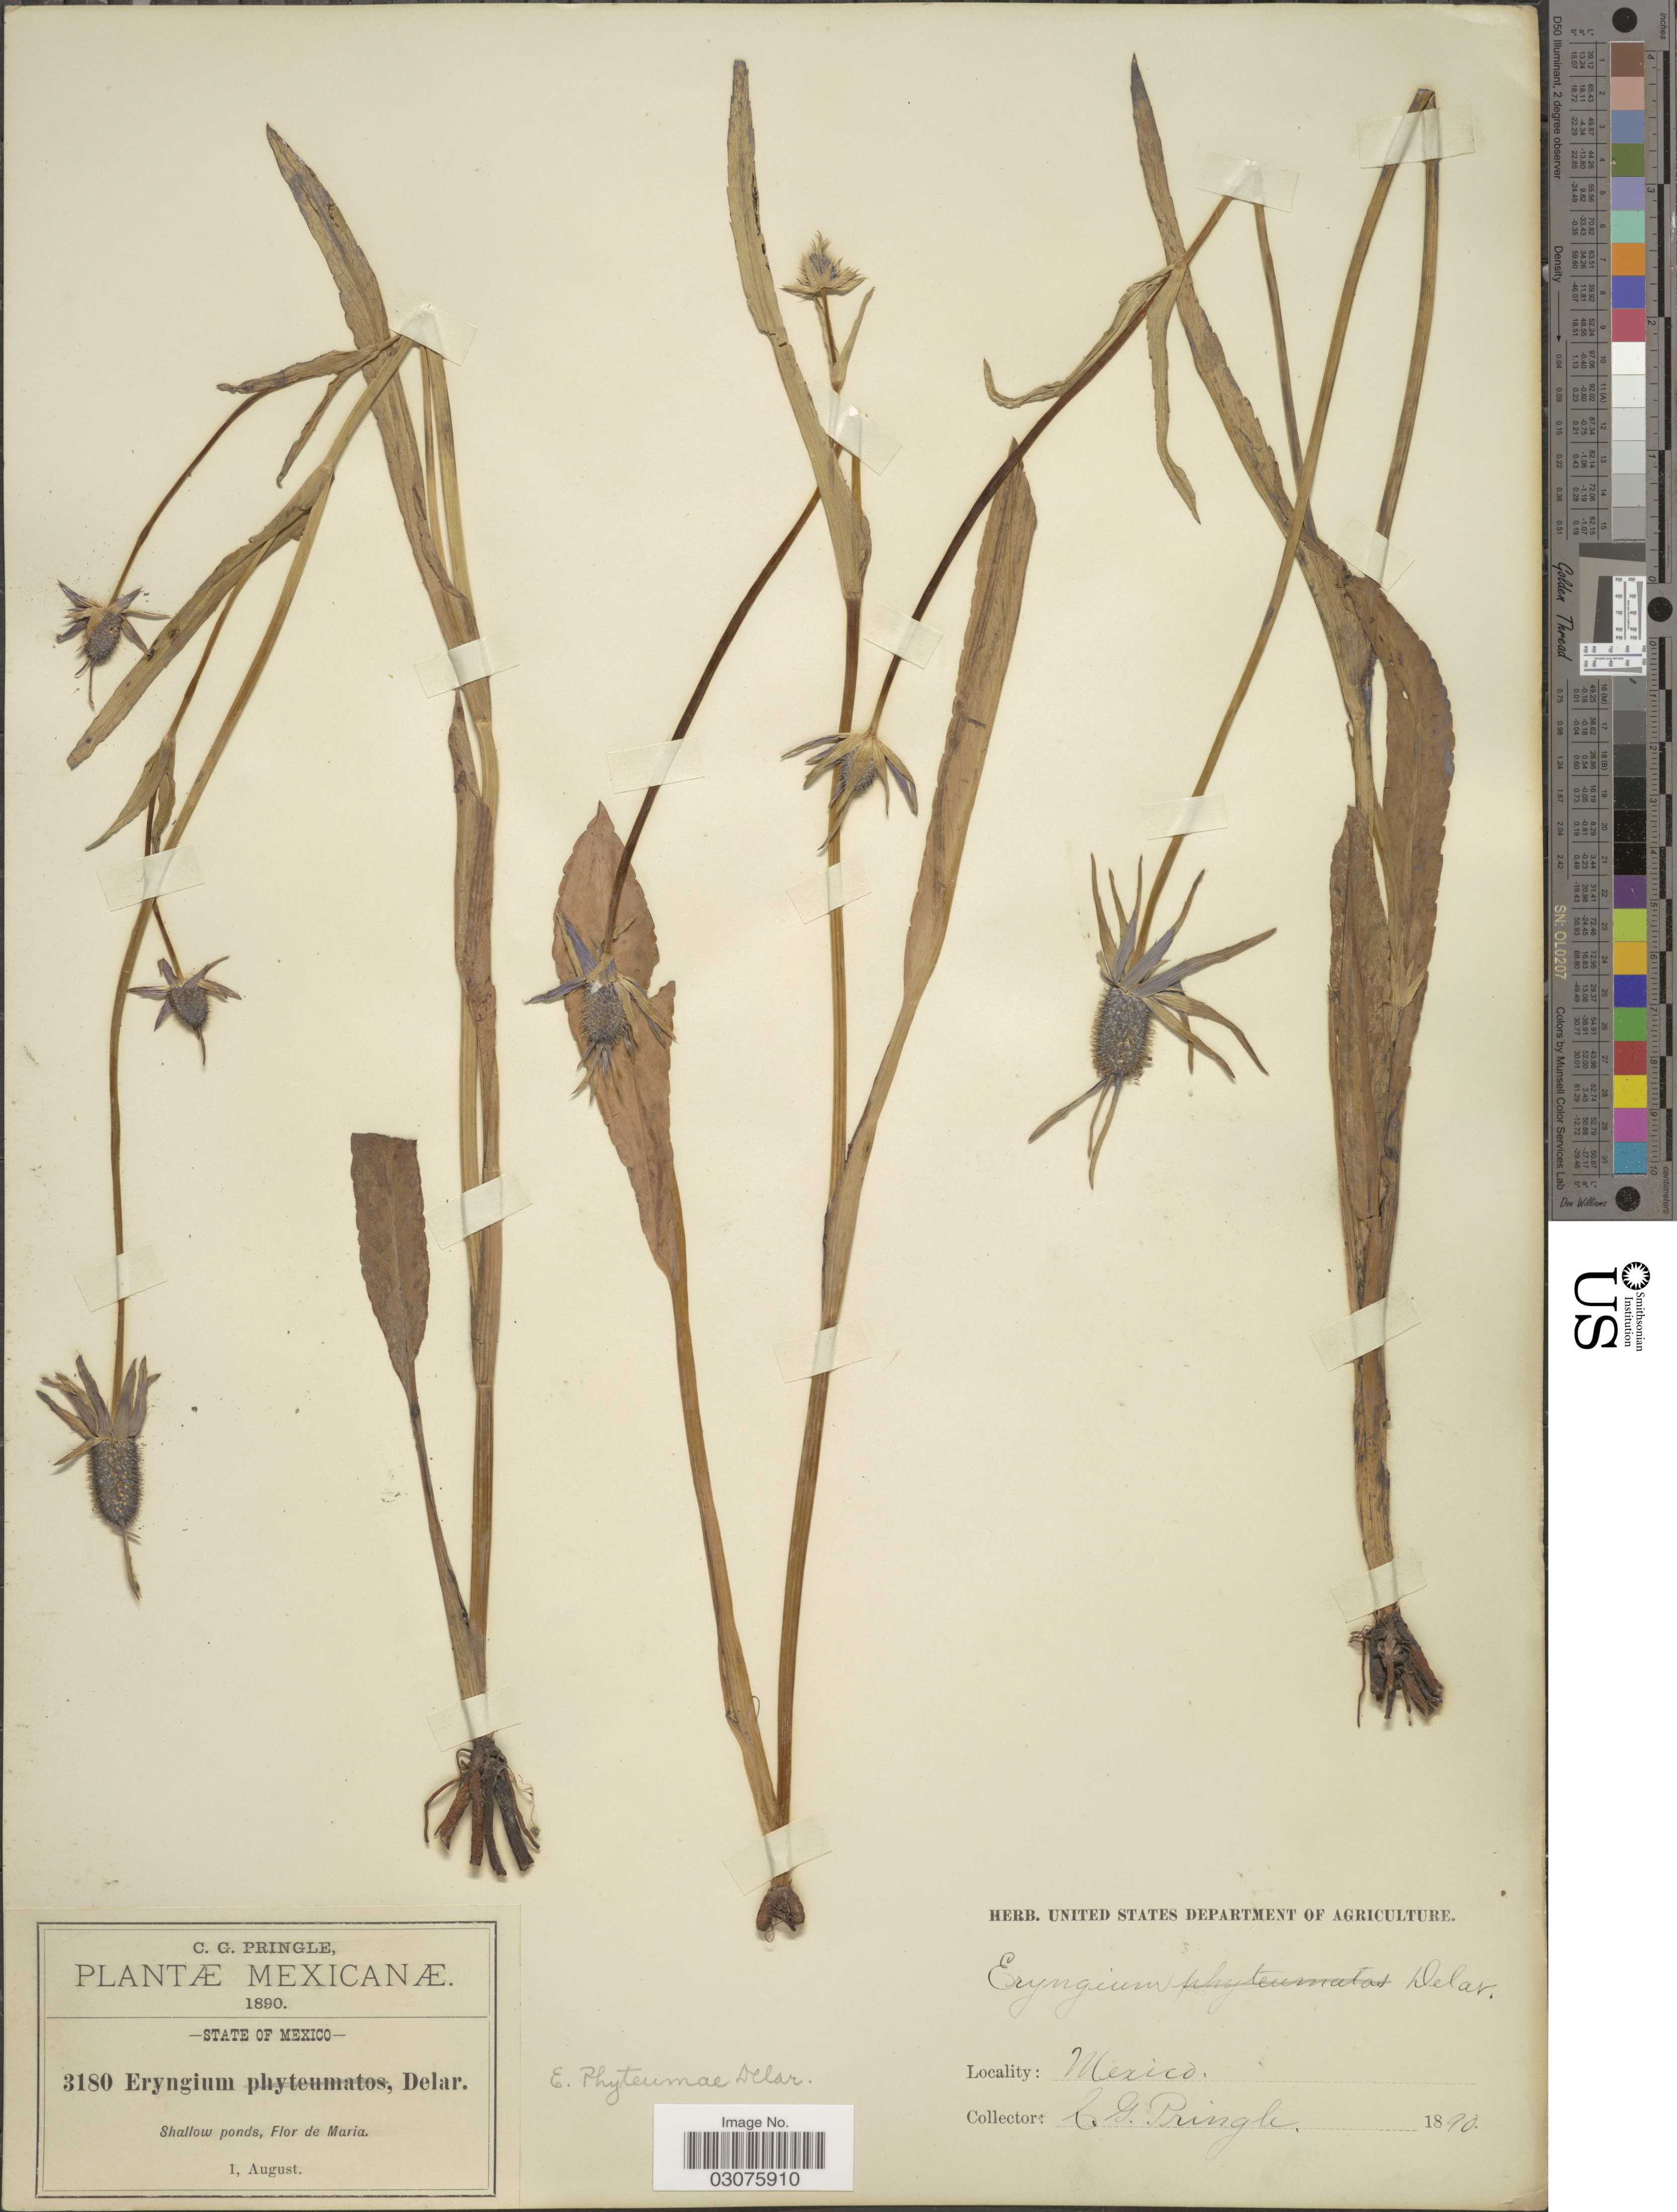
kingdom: Plantae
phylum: Tracheophyta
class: Magnoliopsida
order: Apiales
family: Apiaceae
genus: Eryngium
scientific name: Eryngium phyteumae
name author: F. Delaroche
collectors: C. G. Pringle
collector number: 3180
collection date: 1890-08-01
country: Mexico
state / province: México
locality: State of Mexico. Shallow ponds, Flor de Maria.